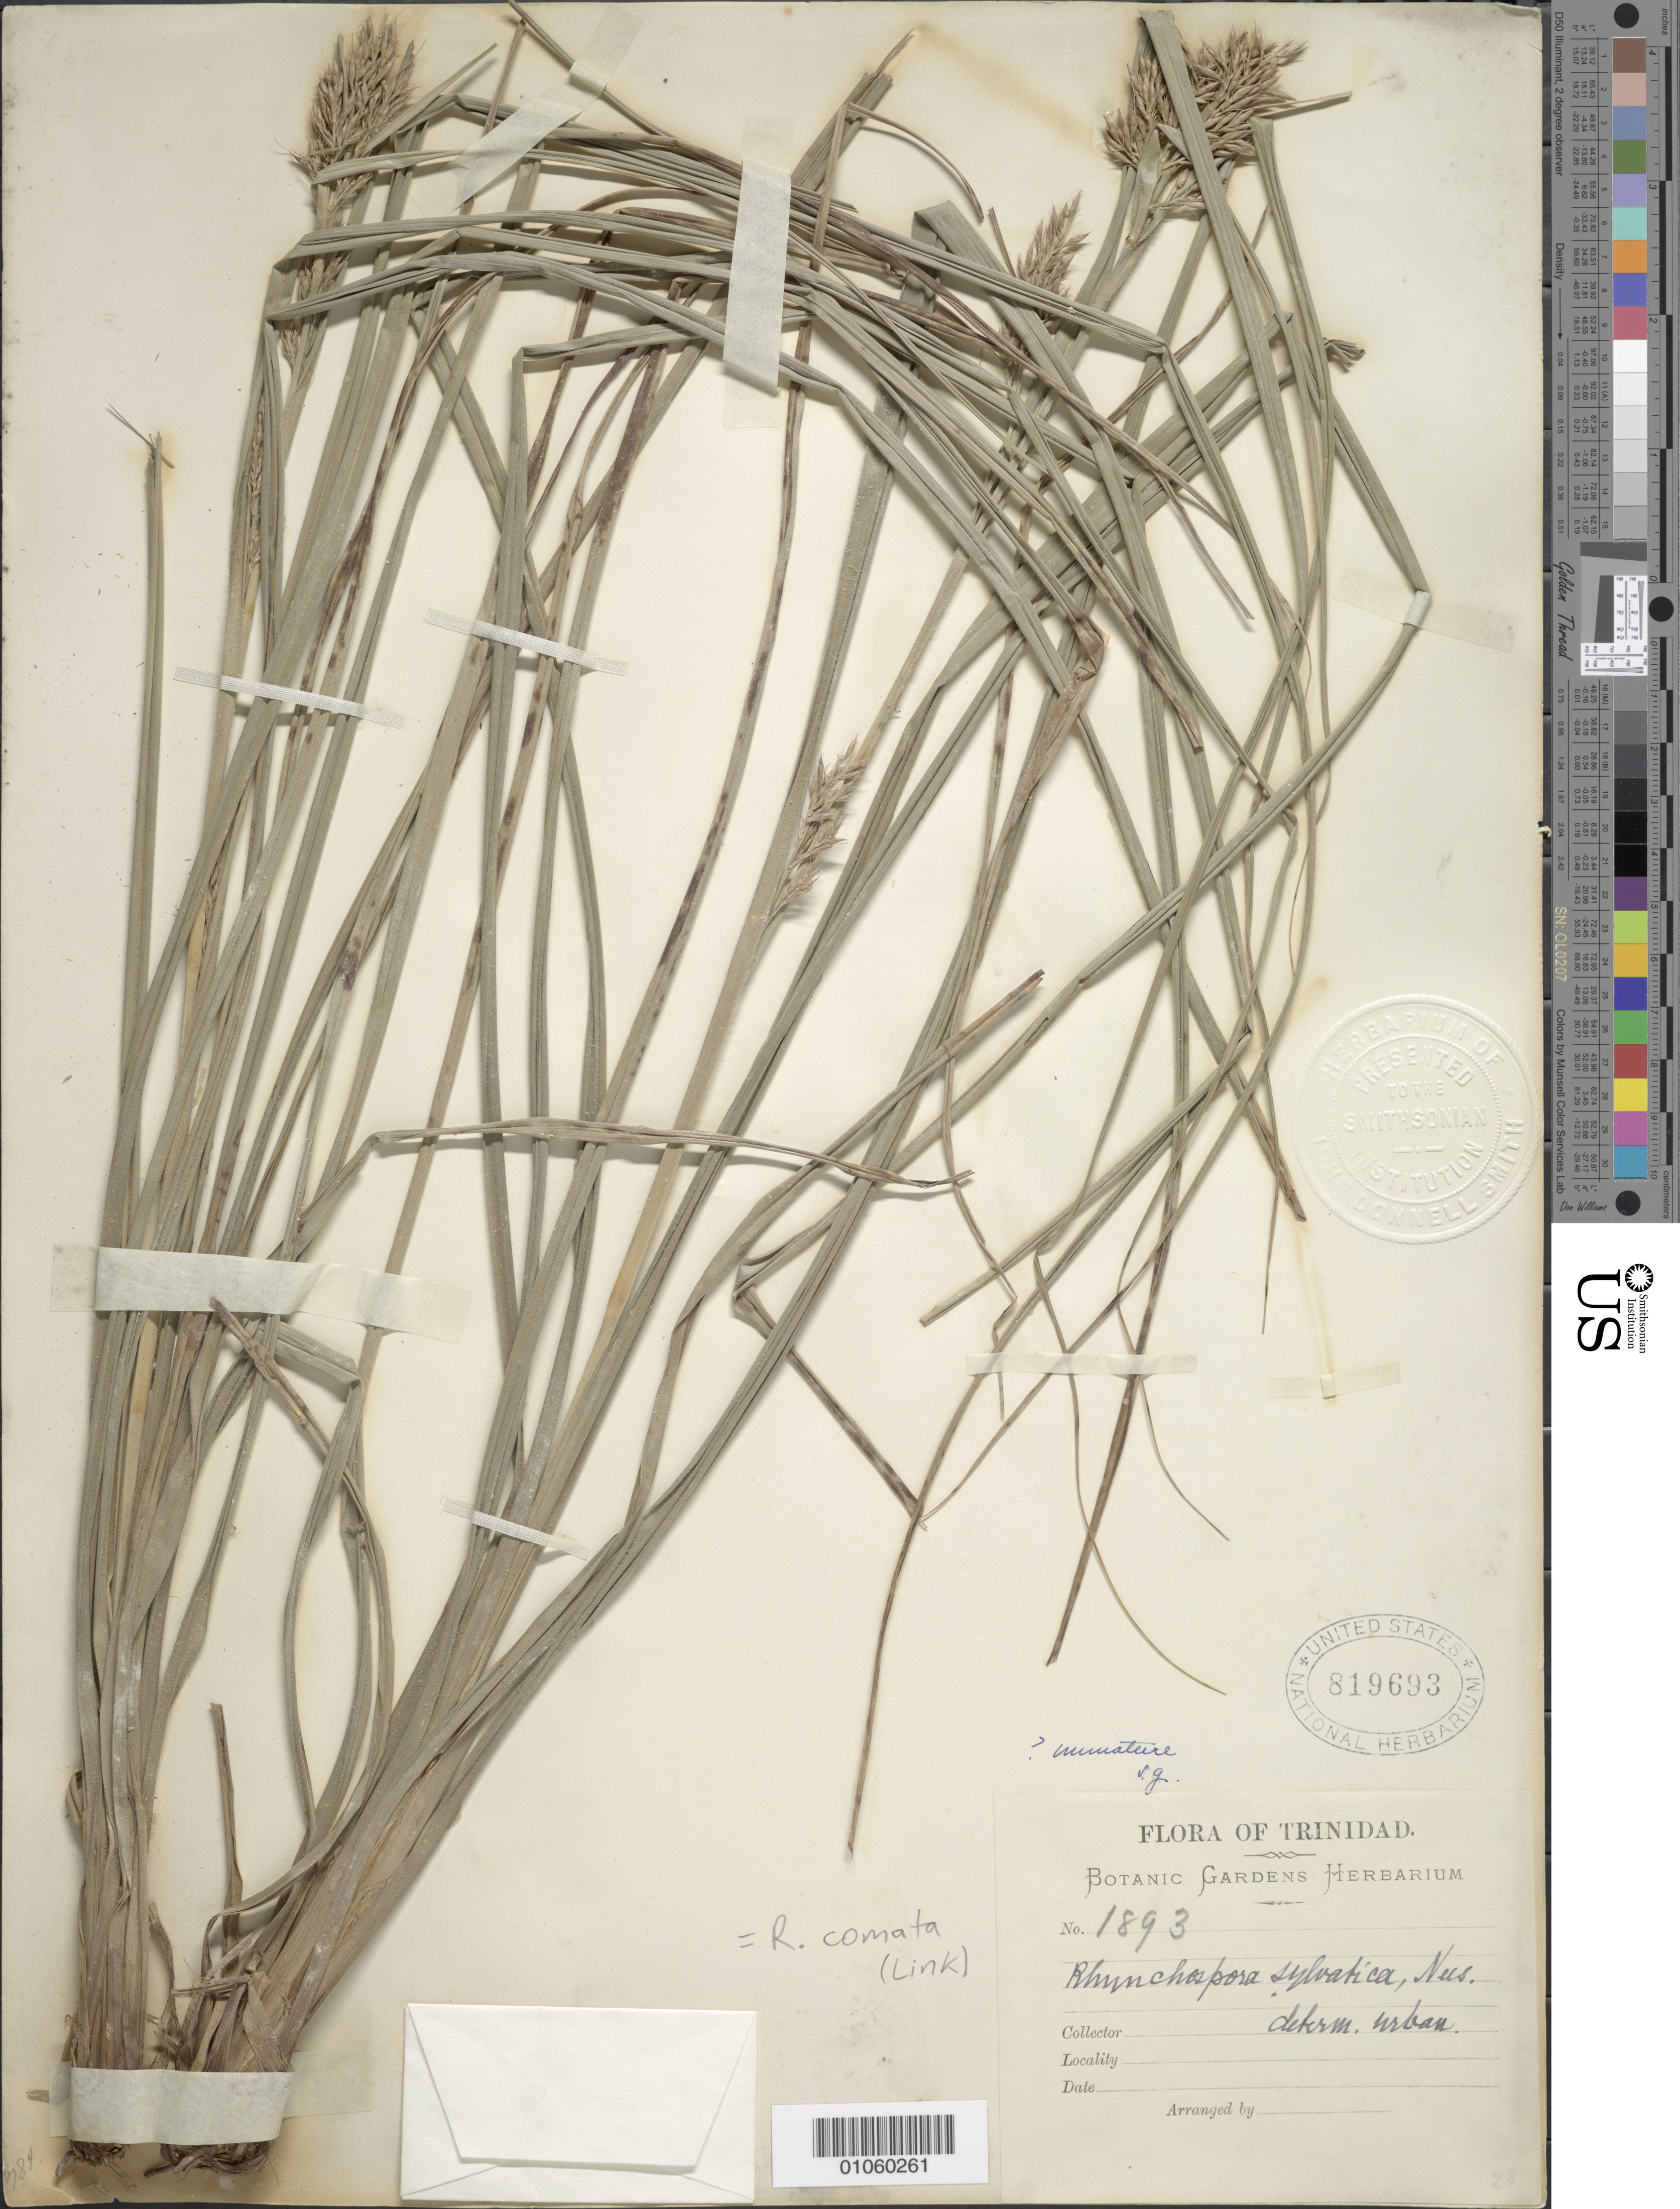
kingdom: Plantae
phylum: Tracheophyta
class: Liliopsida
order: Poales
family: Cyperaceae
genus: Rhynchospora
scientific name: Rhynchospora comata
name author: (Link) Schult.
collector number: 1893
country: Trinidad and Tobago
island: Trinidad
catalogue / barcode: US 819693